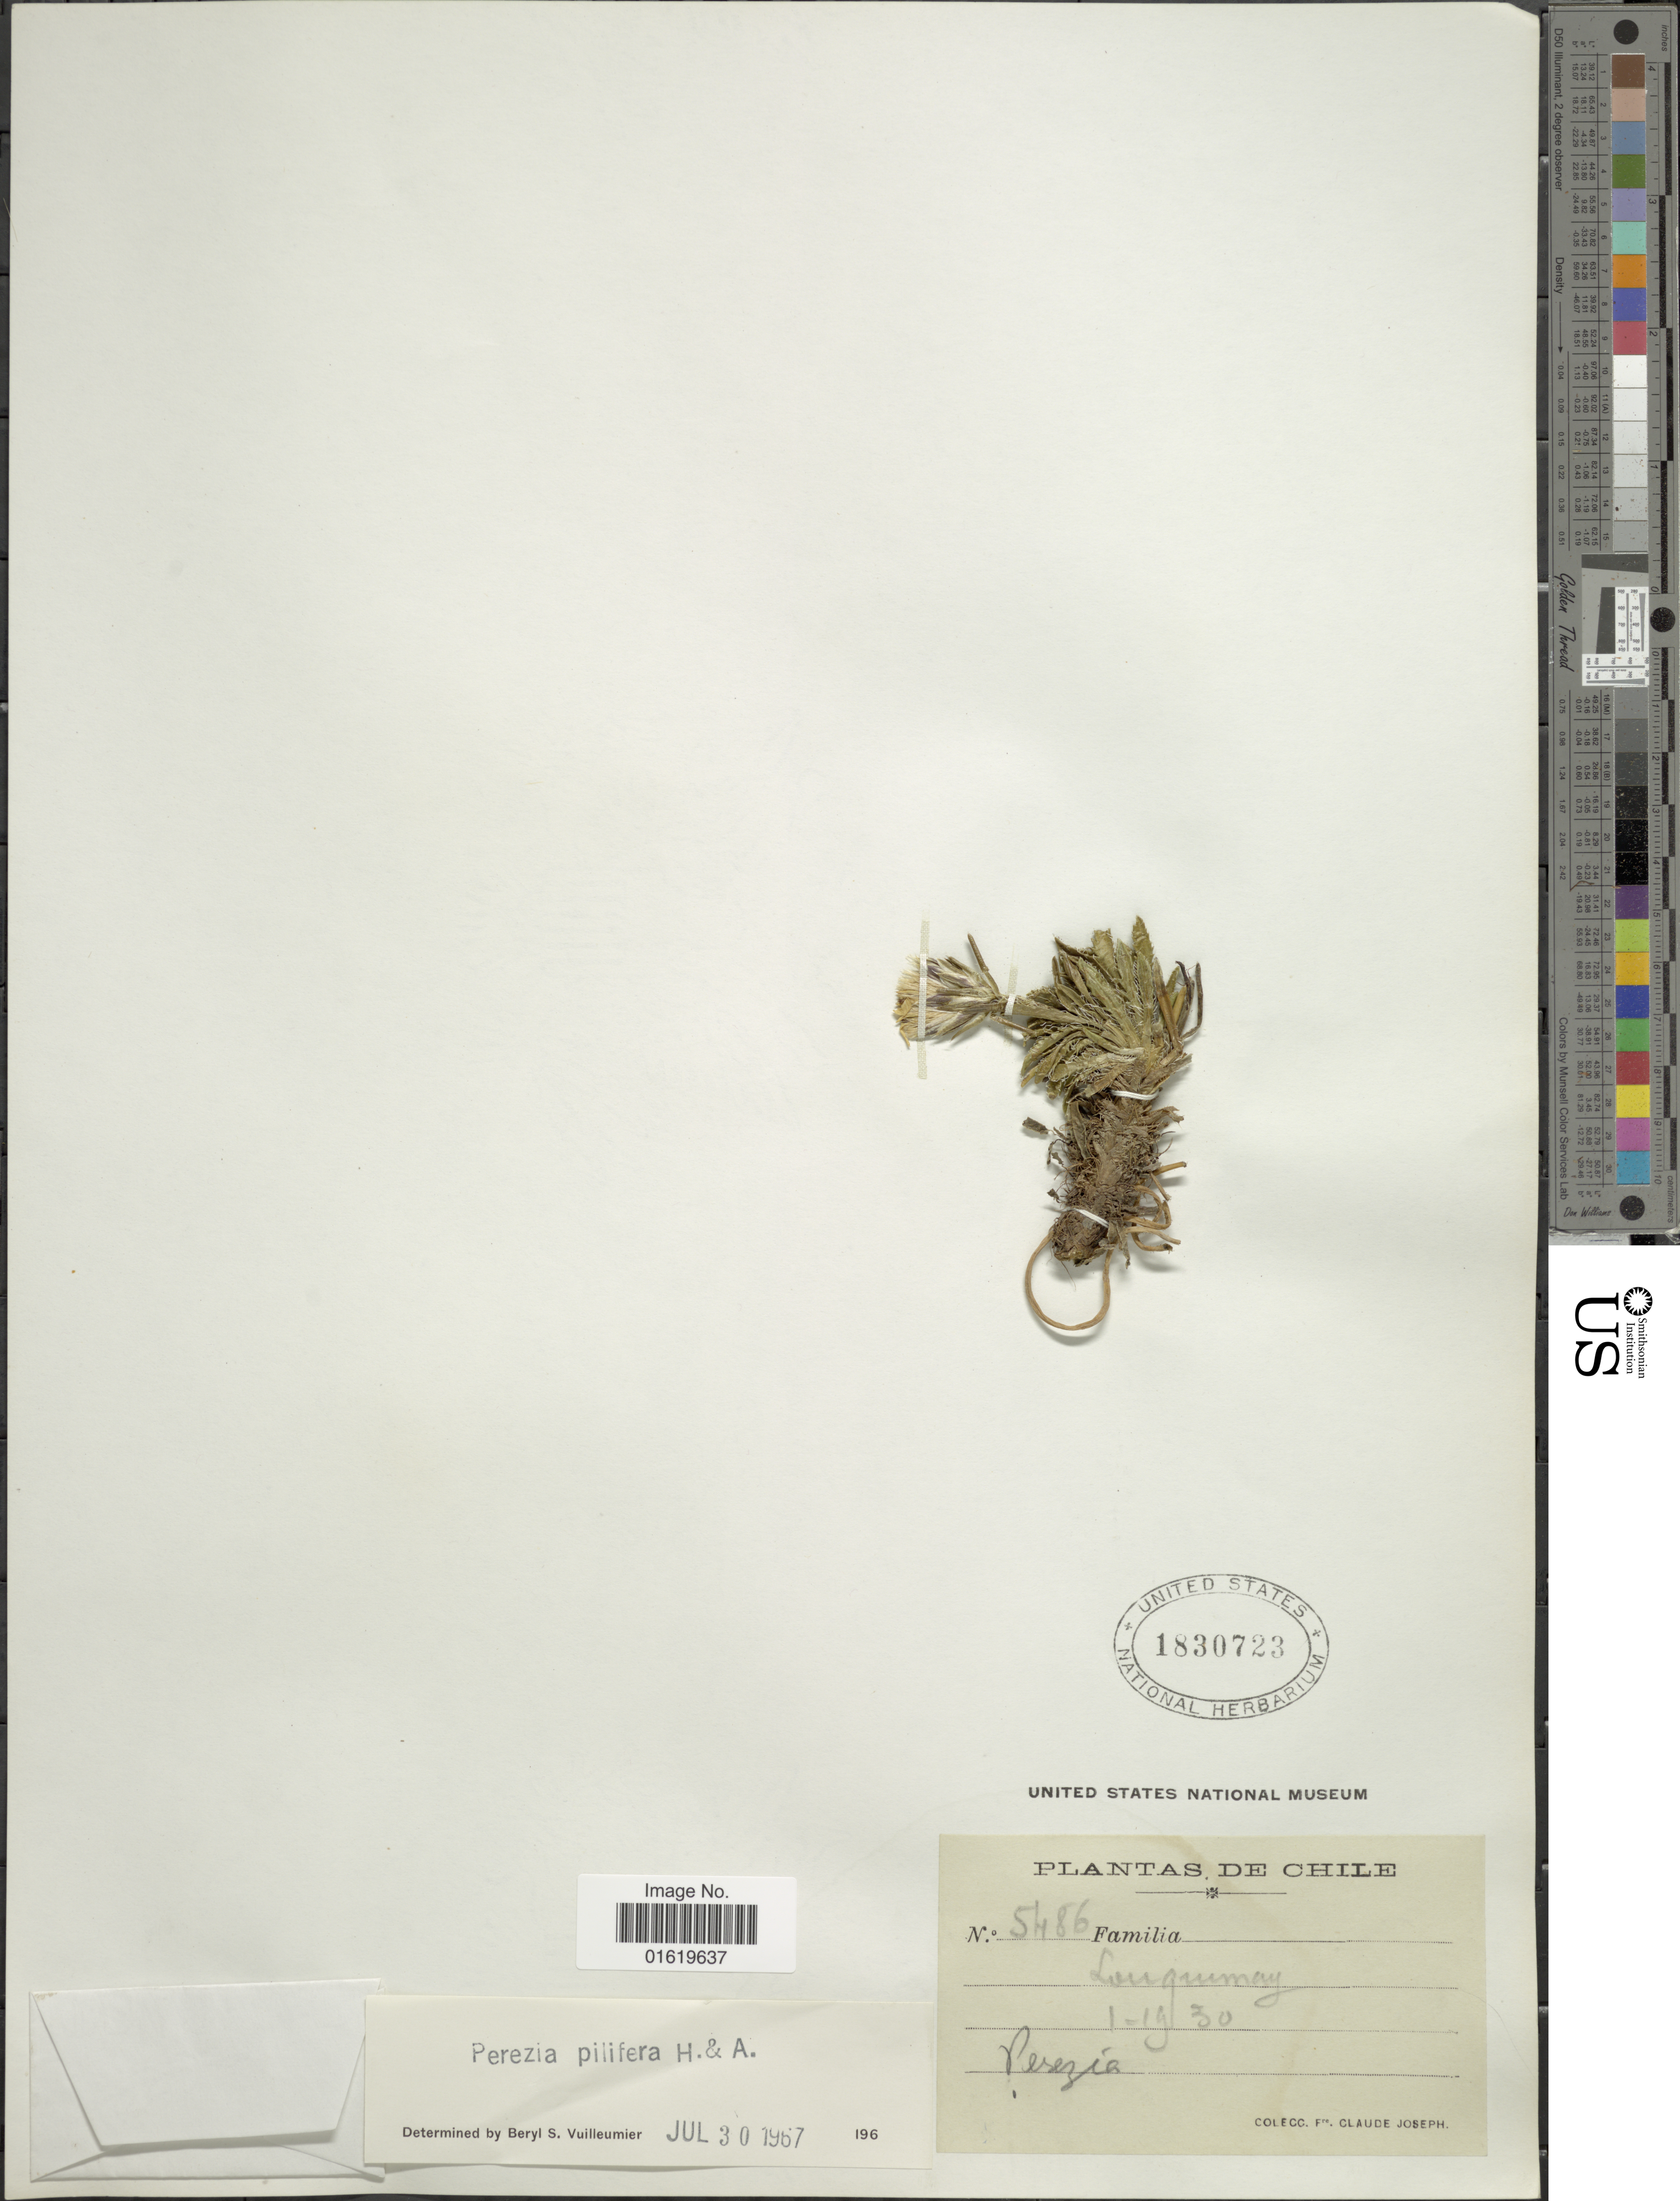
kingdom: Plantae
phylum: Tracheophyta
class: Magnoliopsida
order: Asterales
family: Asteraceae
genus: Perezia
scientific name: Perezia pilifera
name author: (D. Don) Hook. & Arn.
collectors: Bro. Claude-Joseph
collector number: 5486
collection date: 1930-01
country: Chile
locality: Lonquimay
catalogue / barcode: US 1830723